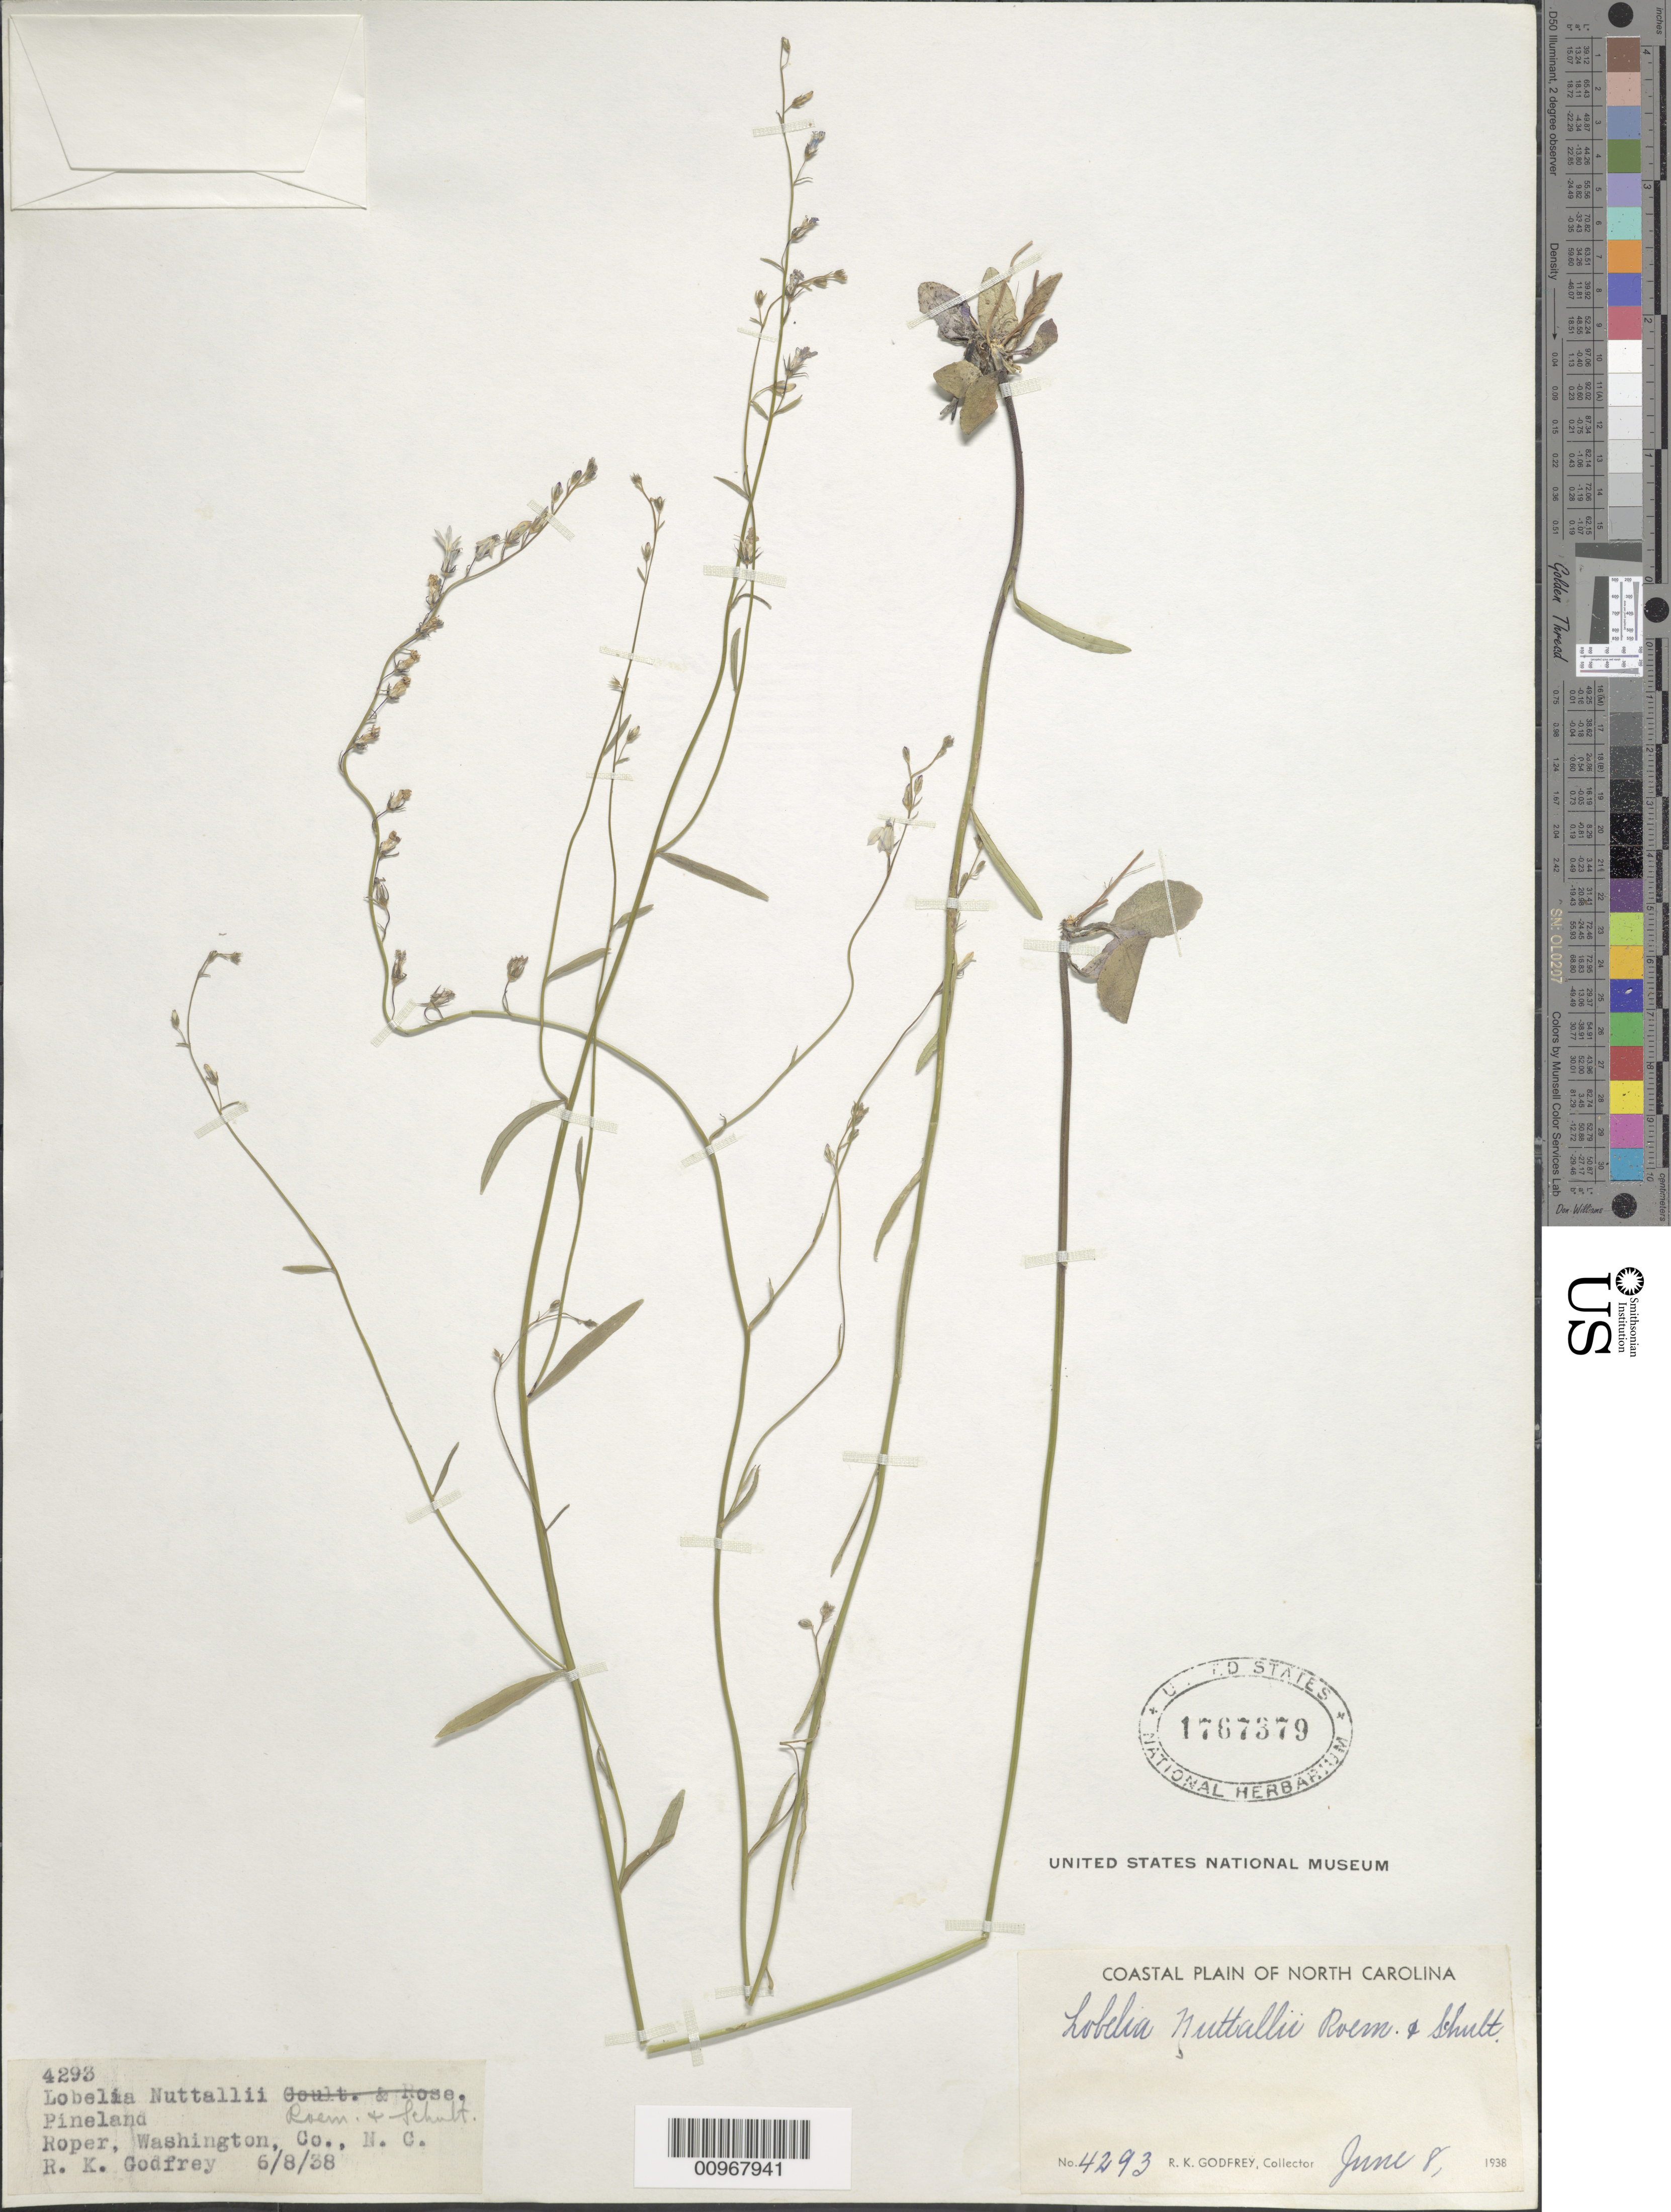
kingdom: Plantae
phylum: Tracheophyta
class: Magnoliopsida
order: Asterales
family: Campanulaceae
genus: Lobelia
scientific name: Lobelia nuttallii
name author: Schult.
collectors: R. K. Godfrey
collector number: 4293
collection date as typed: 08 Jun 1938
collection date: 1938-06-08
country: United States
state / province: North Carolina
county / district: Washington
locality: Roper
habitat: pineland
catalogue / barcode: US 1767379